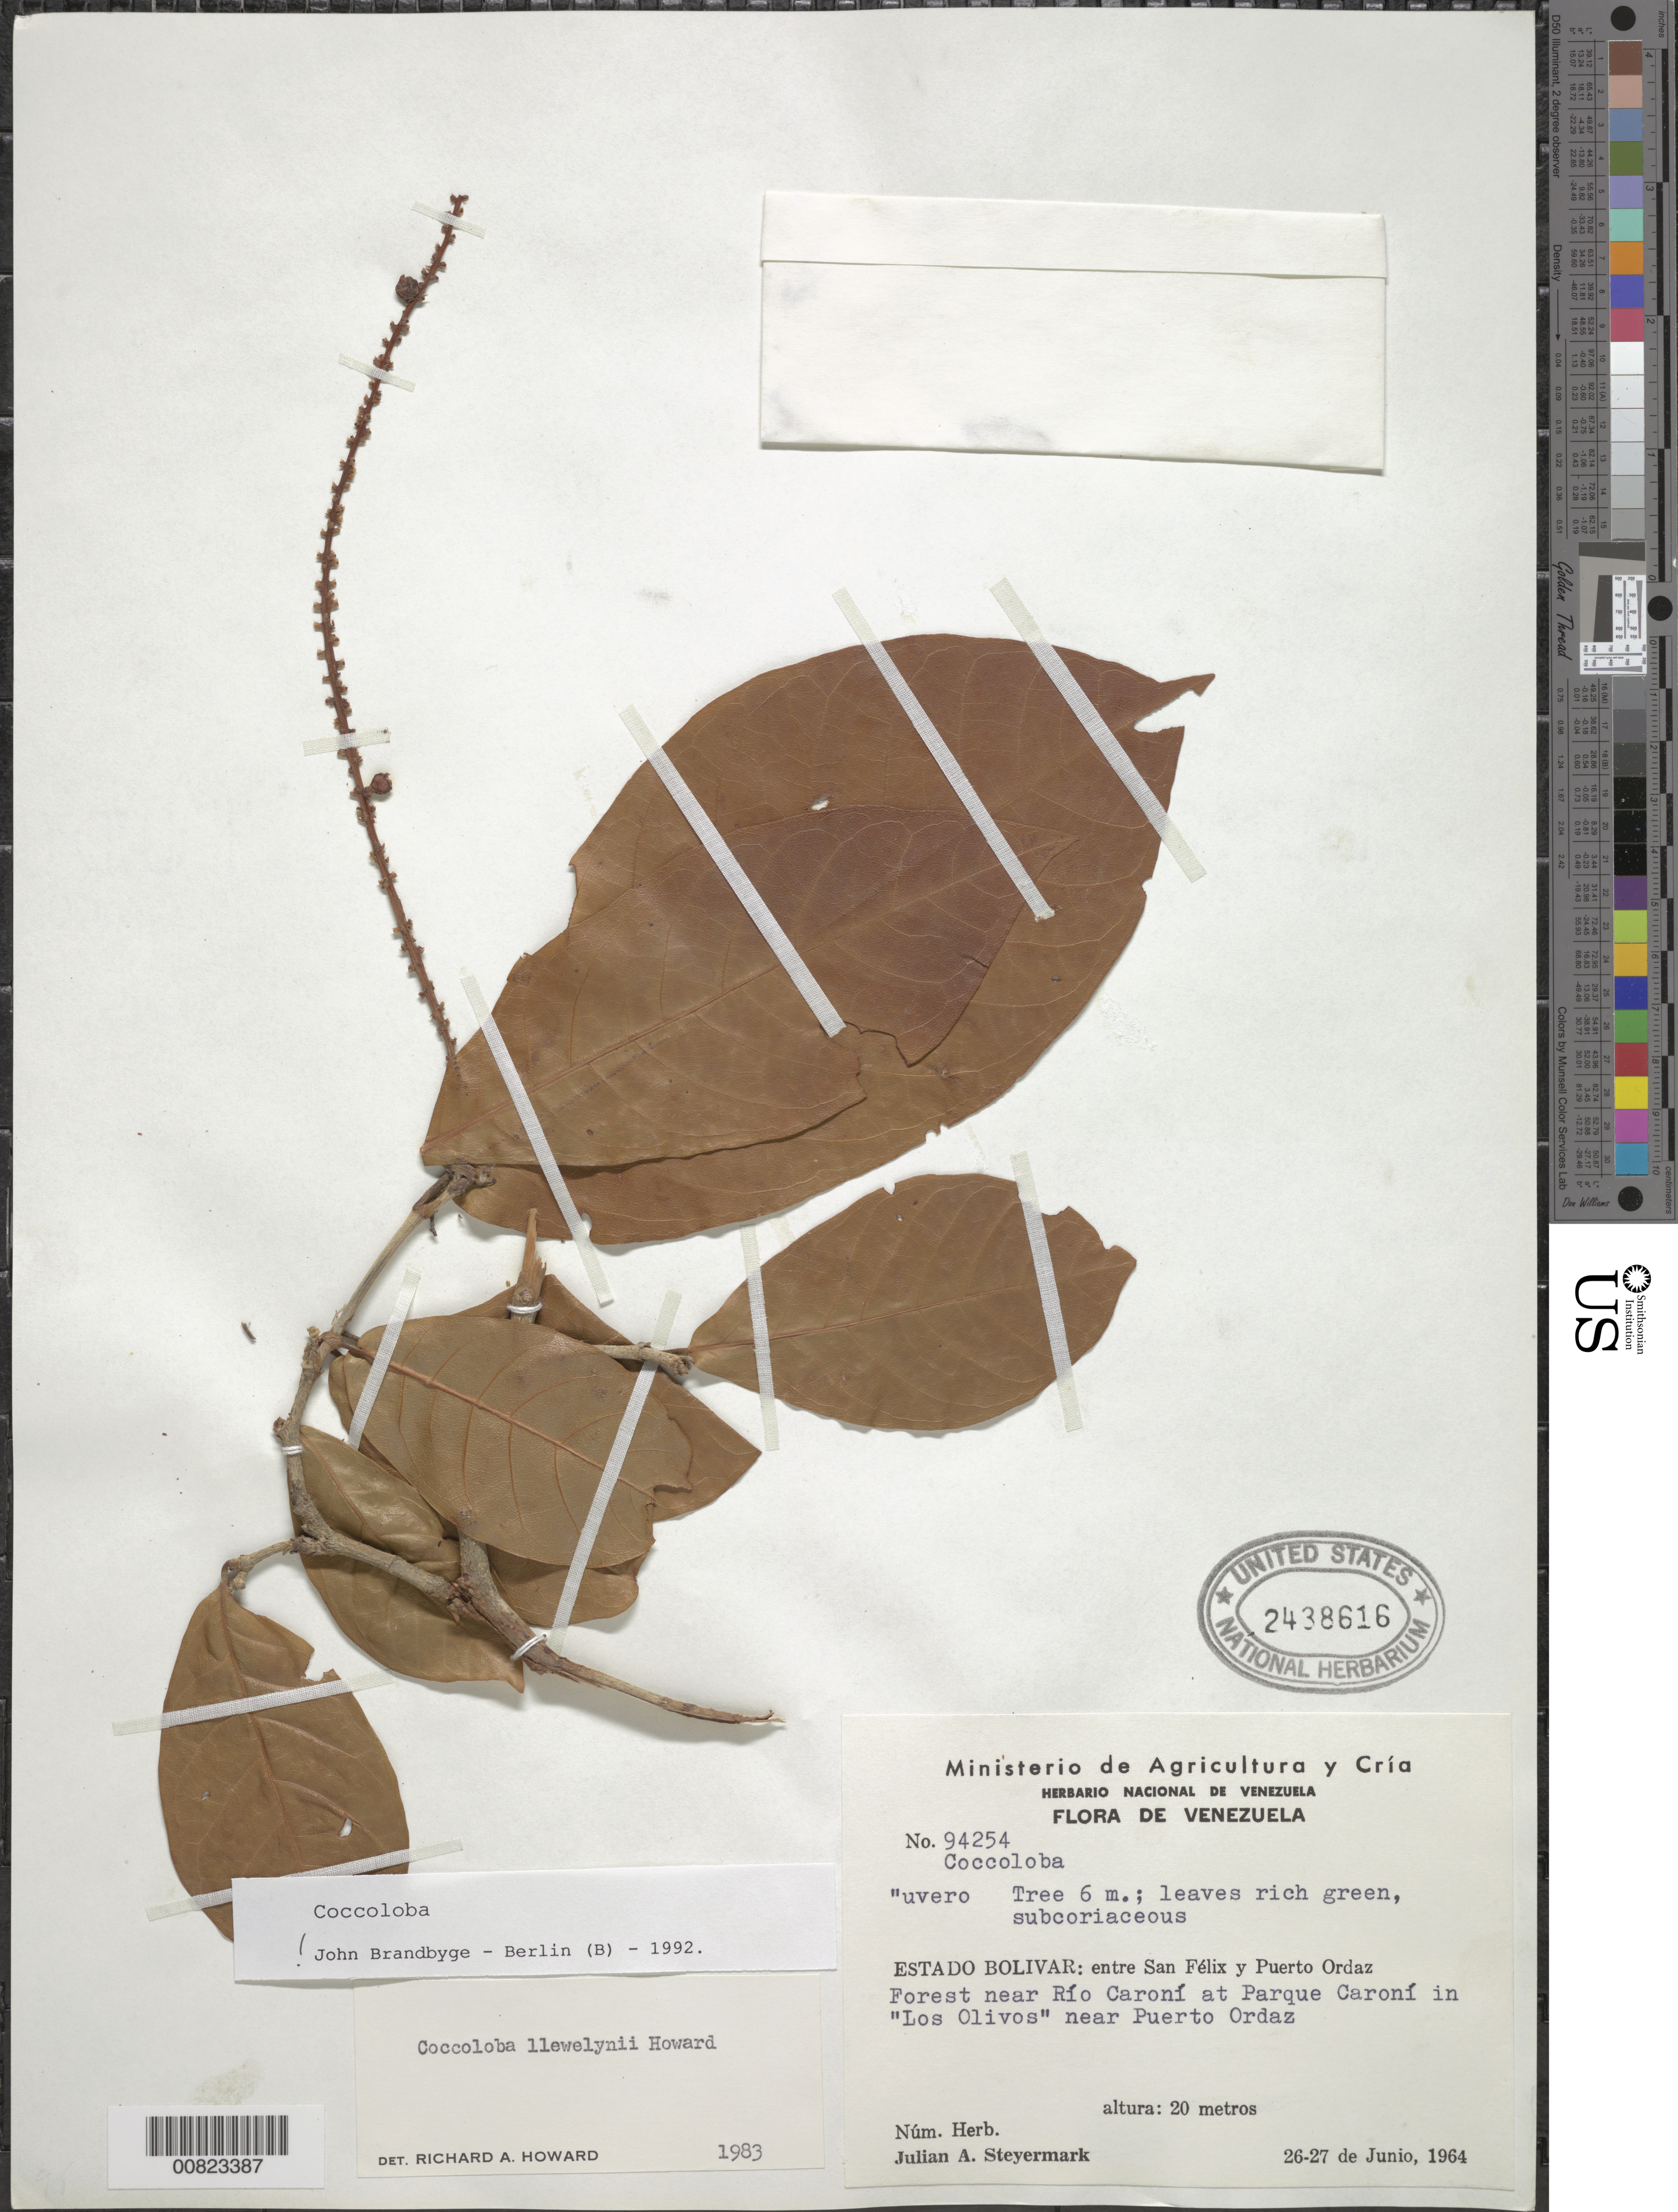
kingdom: Plantae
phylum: Tracheophyta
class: Magnoliopsida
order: Caryophyllales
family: Polygonaceae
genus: Coccoloba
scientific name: Coccoloba llewelynii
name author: R.A. Howard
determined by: Brandbyge, J.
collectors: J. Steyermark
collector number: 94254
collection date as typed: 26-Jun-64 to 27-Jun-64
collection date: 1964-06-26/1964-06-27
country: Venezuela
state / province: Bolívar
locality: San Félix to Puerto Ordaz; "Los Olivos" (Olive trees), Parque Caroní along Río Caroní, near Puerto Ordaz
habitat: Forest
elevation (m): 20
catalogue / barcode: US 2438616